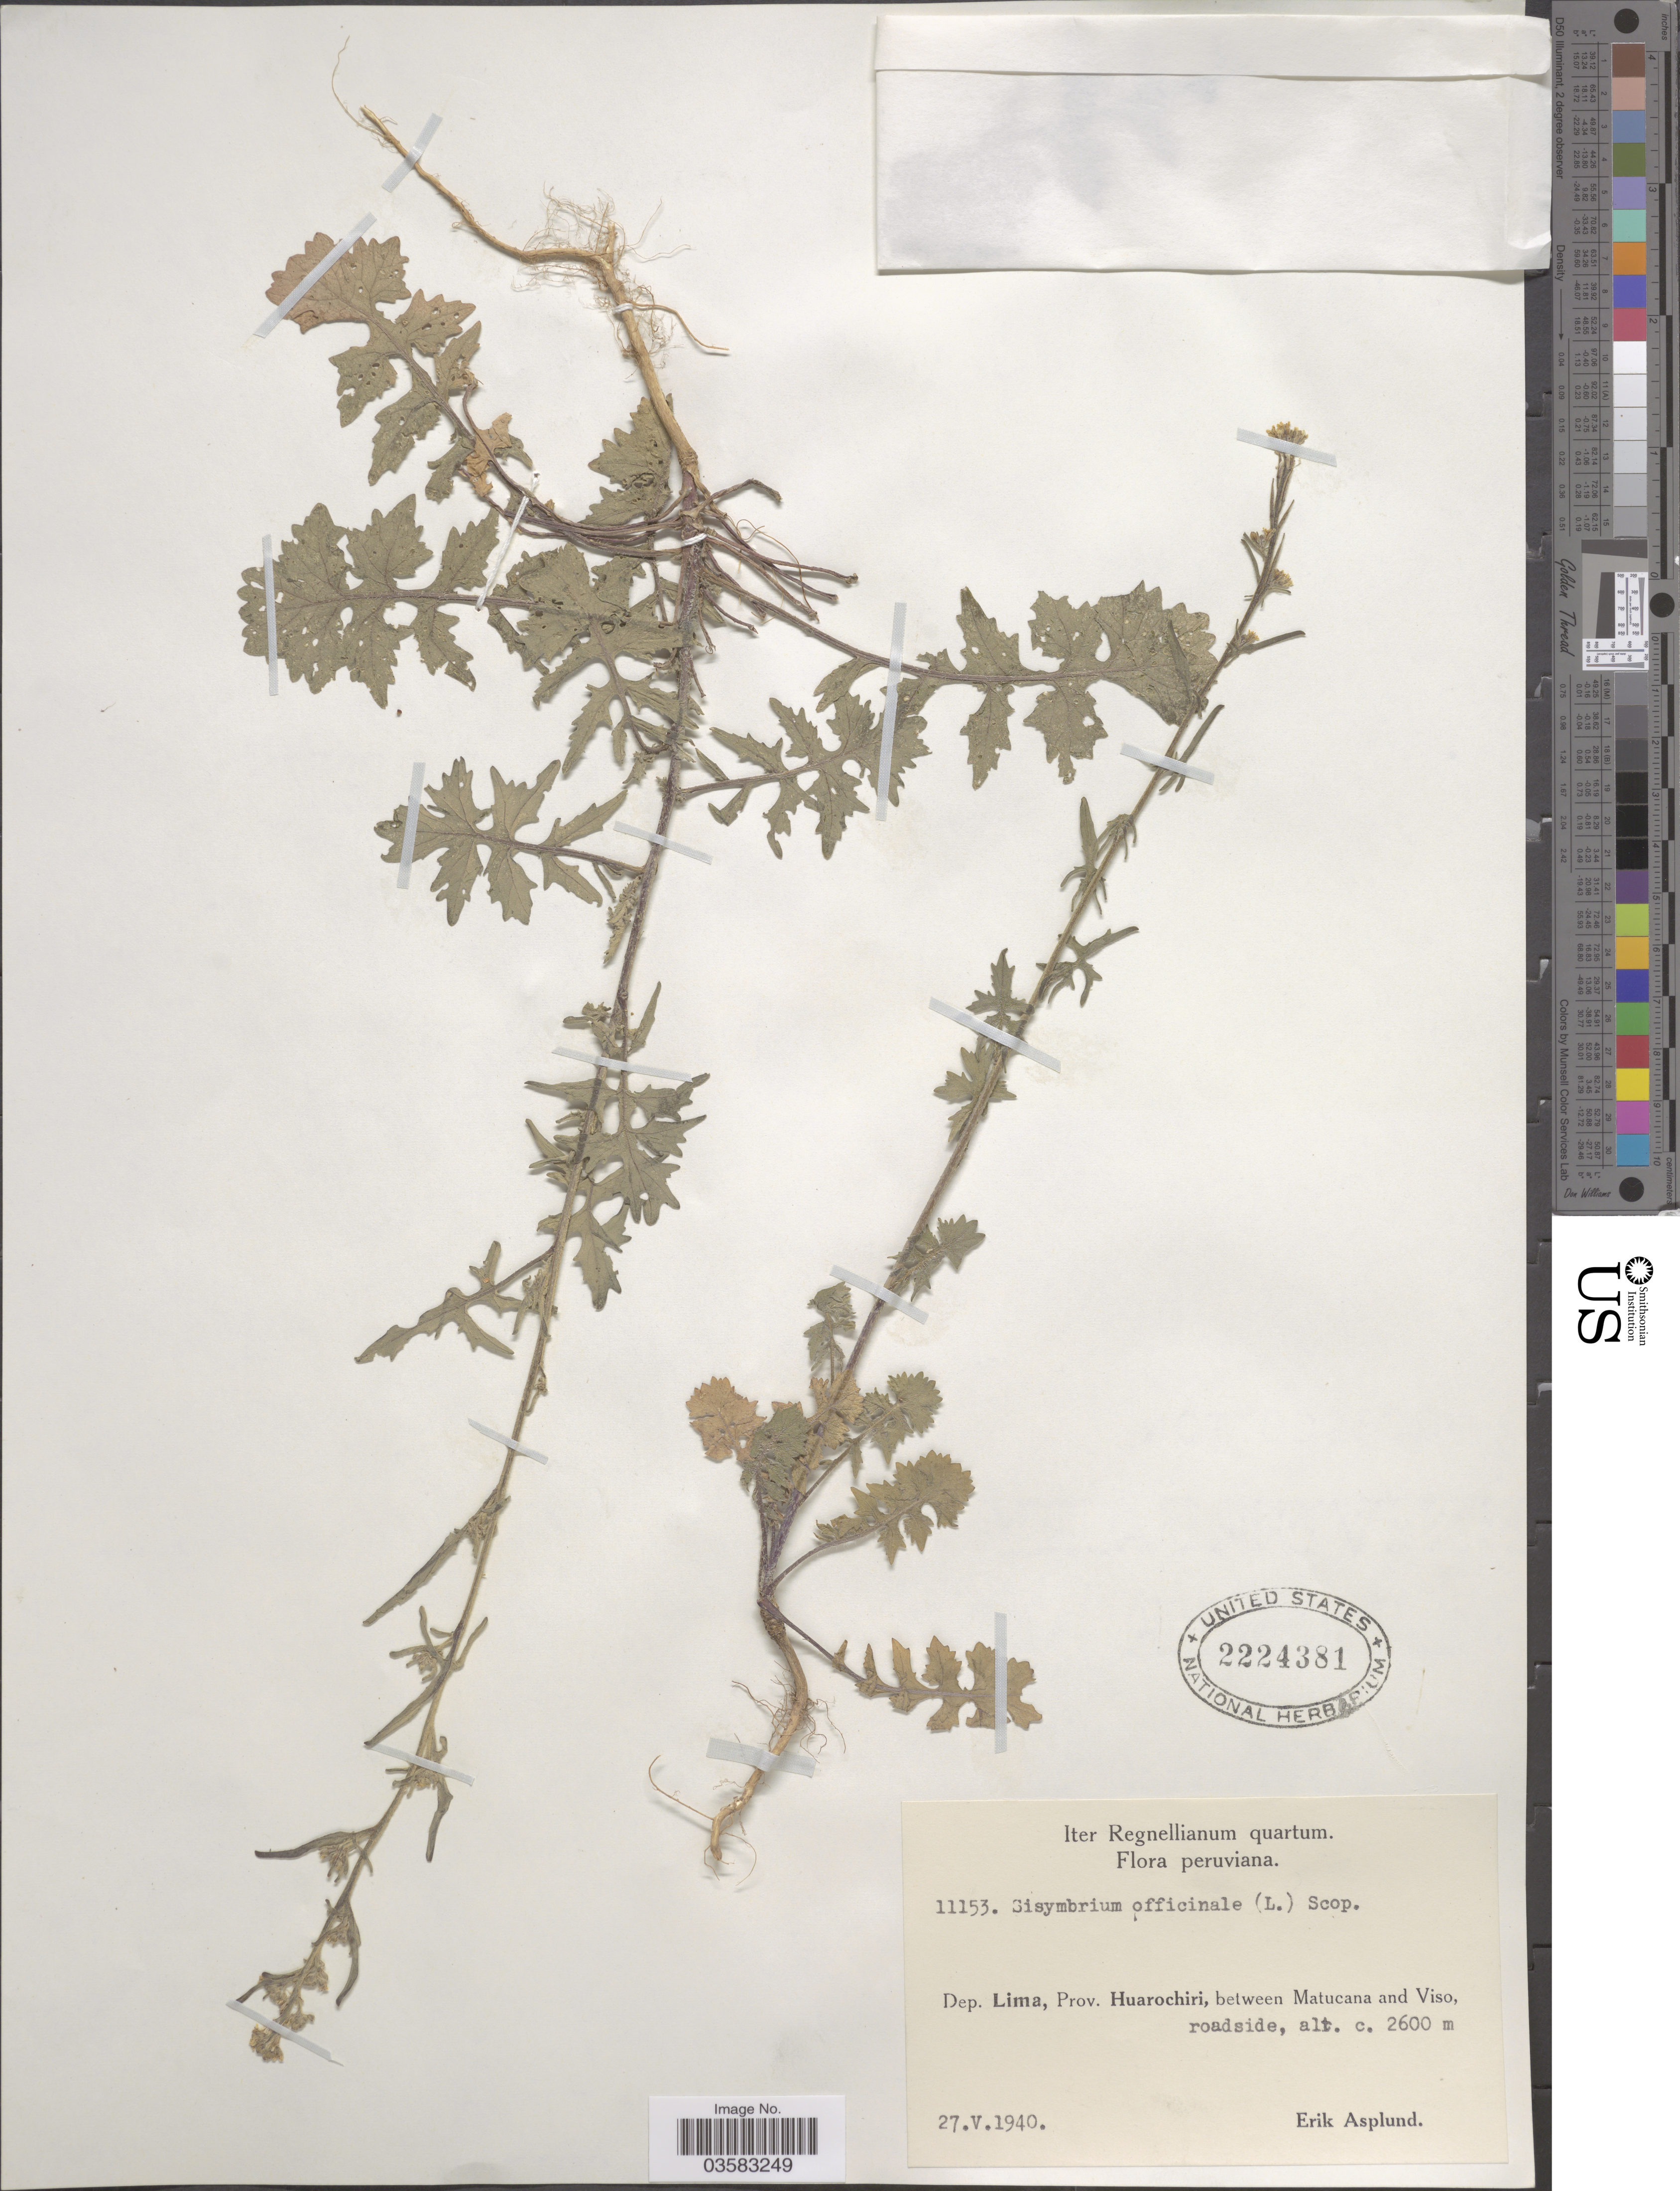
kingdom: Plantae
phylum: Tracheophyta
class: Magnoliopsida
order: Brassicales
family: Brassicaceae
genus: Sisymbrium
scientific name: Sisymbrium officinale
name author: (L.) Scop.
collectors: E. Asplund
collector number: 11153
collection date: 1940-05-27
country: Peru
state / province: Lima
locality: Dep. Lima, Prov. Huarochiri, between Matucana and Viso, roadside.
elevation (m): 2600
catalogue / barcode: US 2224381